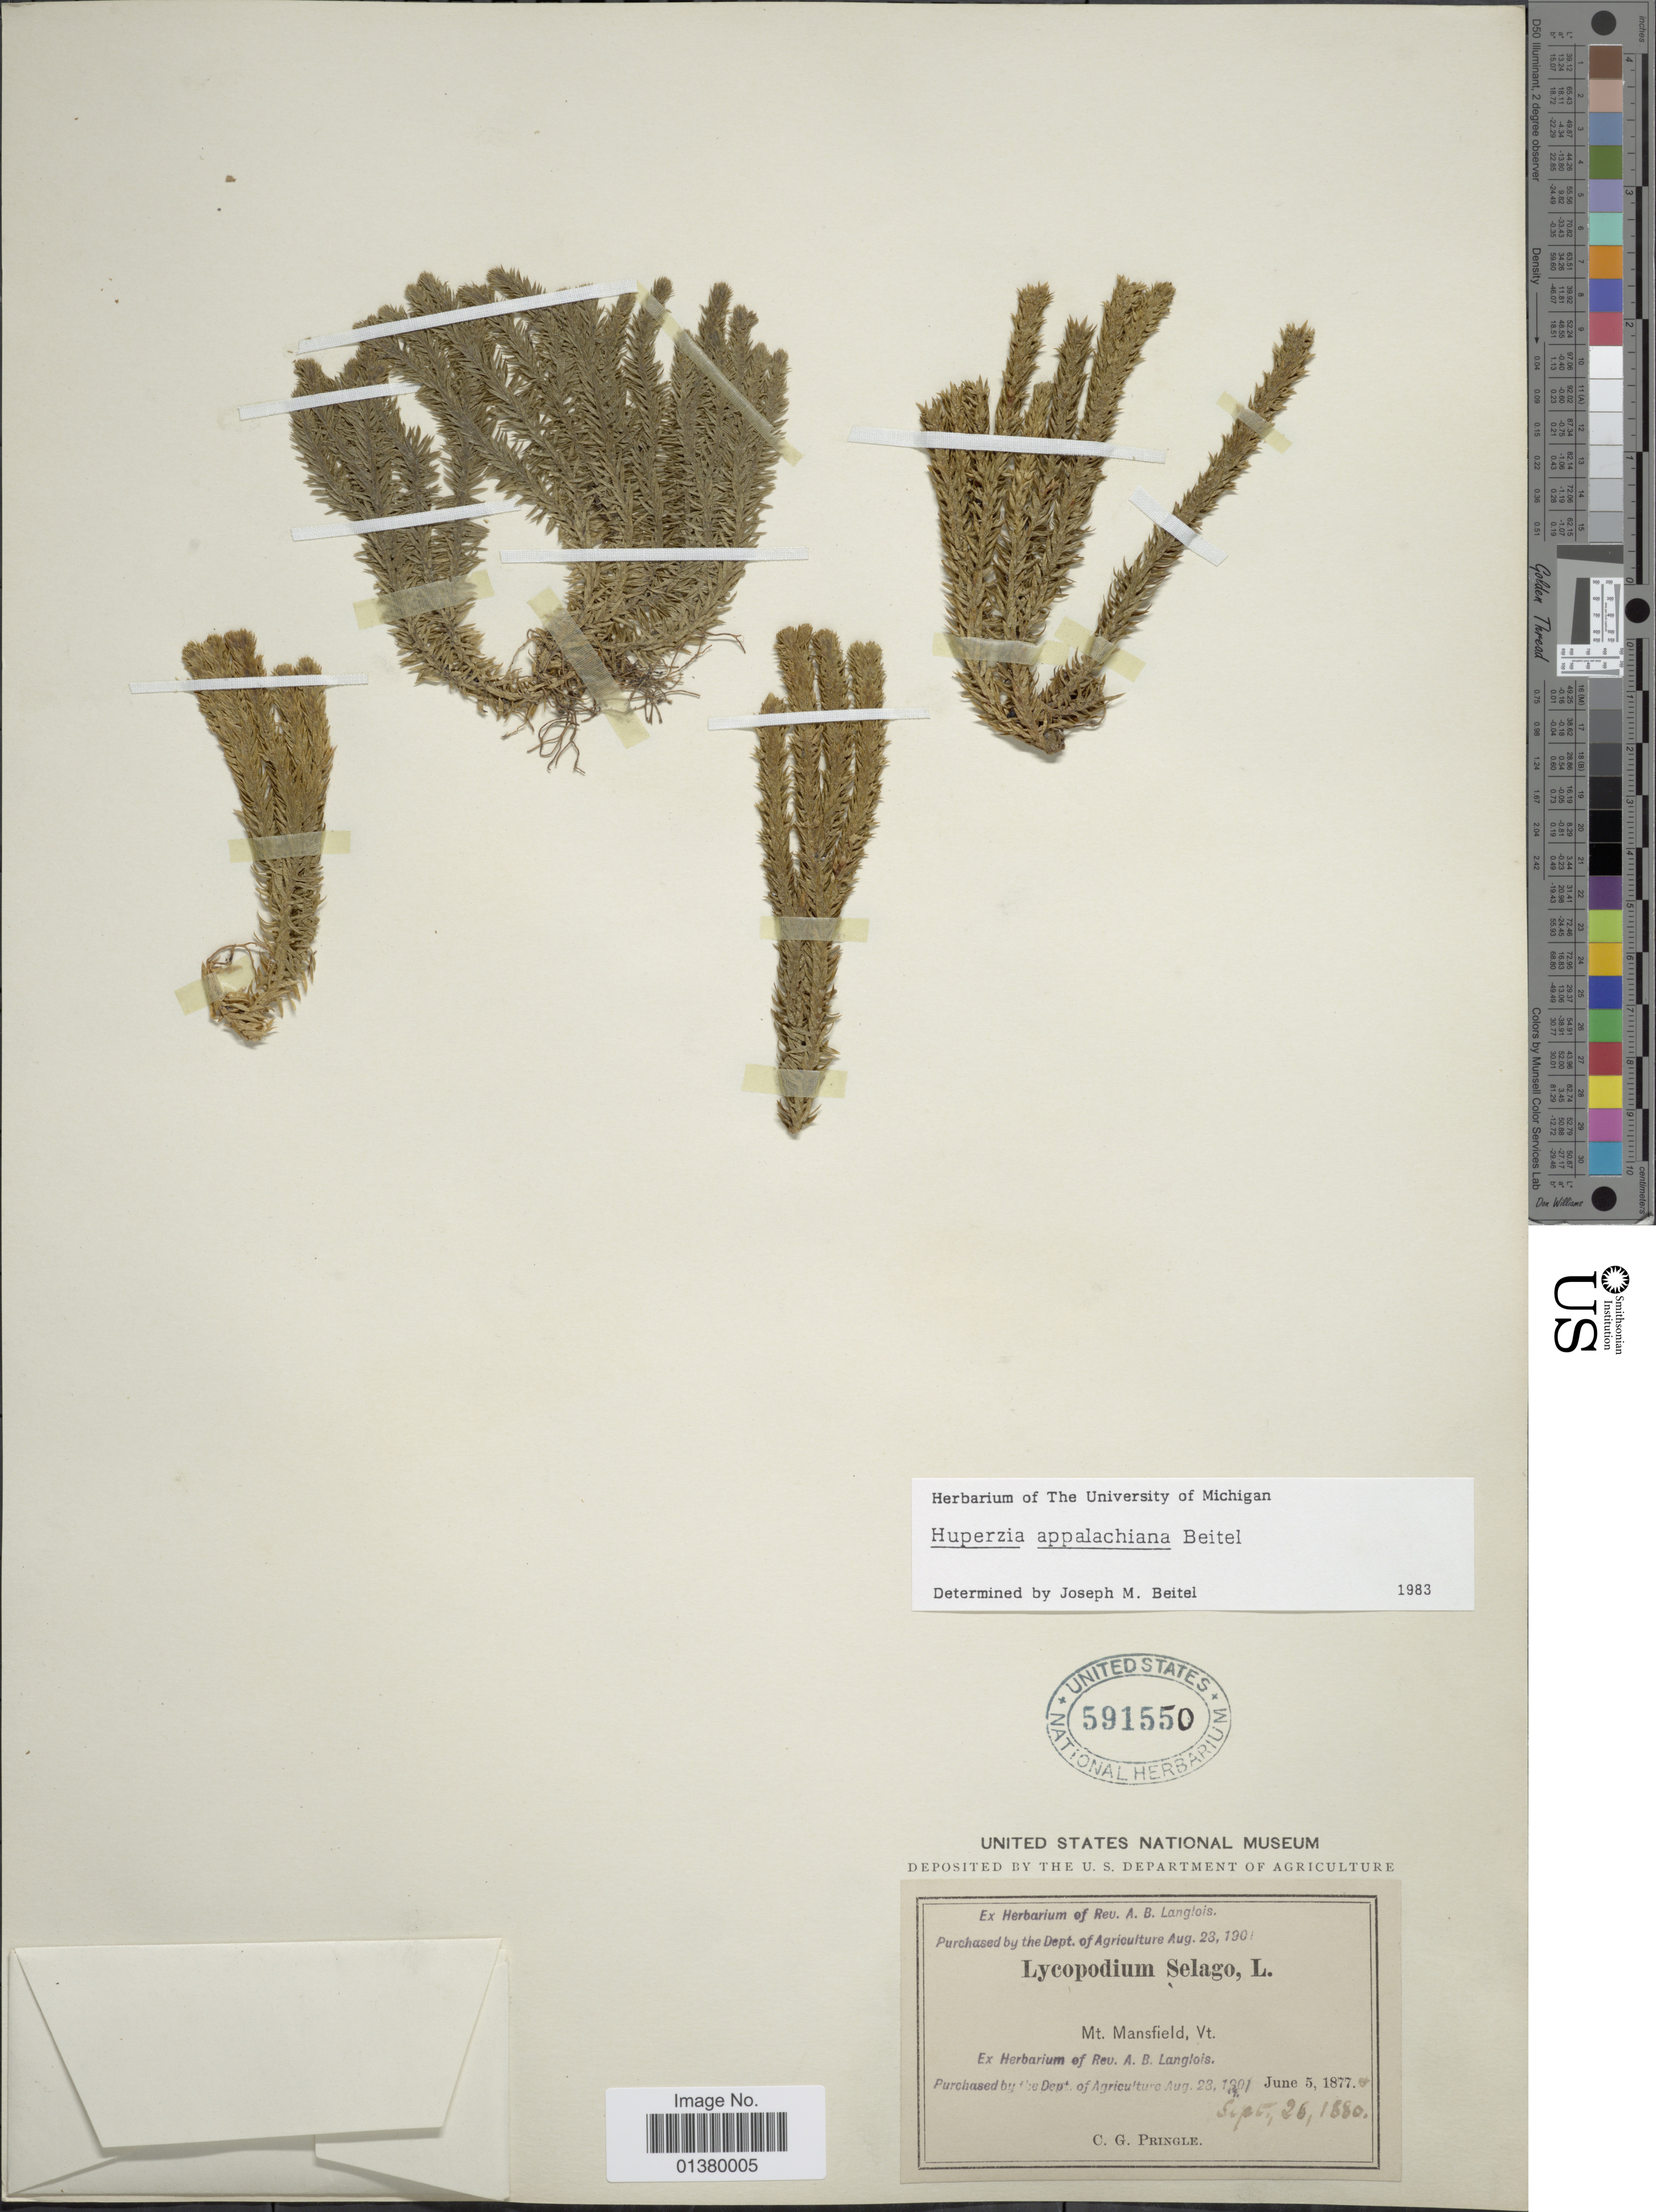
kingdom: Plantae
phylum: Tracheophyta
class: Lycopodiopsida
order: Lycopodiales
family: Lycopodiaceae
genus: Huperzia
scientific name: Huperzia appalachiana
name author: Beitel & Mickel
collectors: C. G. Pringle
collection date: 1877-06-05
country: United States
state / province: Vermont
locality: Mt Mansfield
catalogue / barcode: US 591550